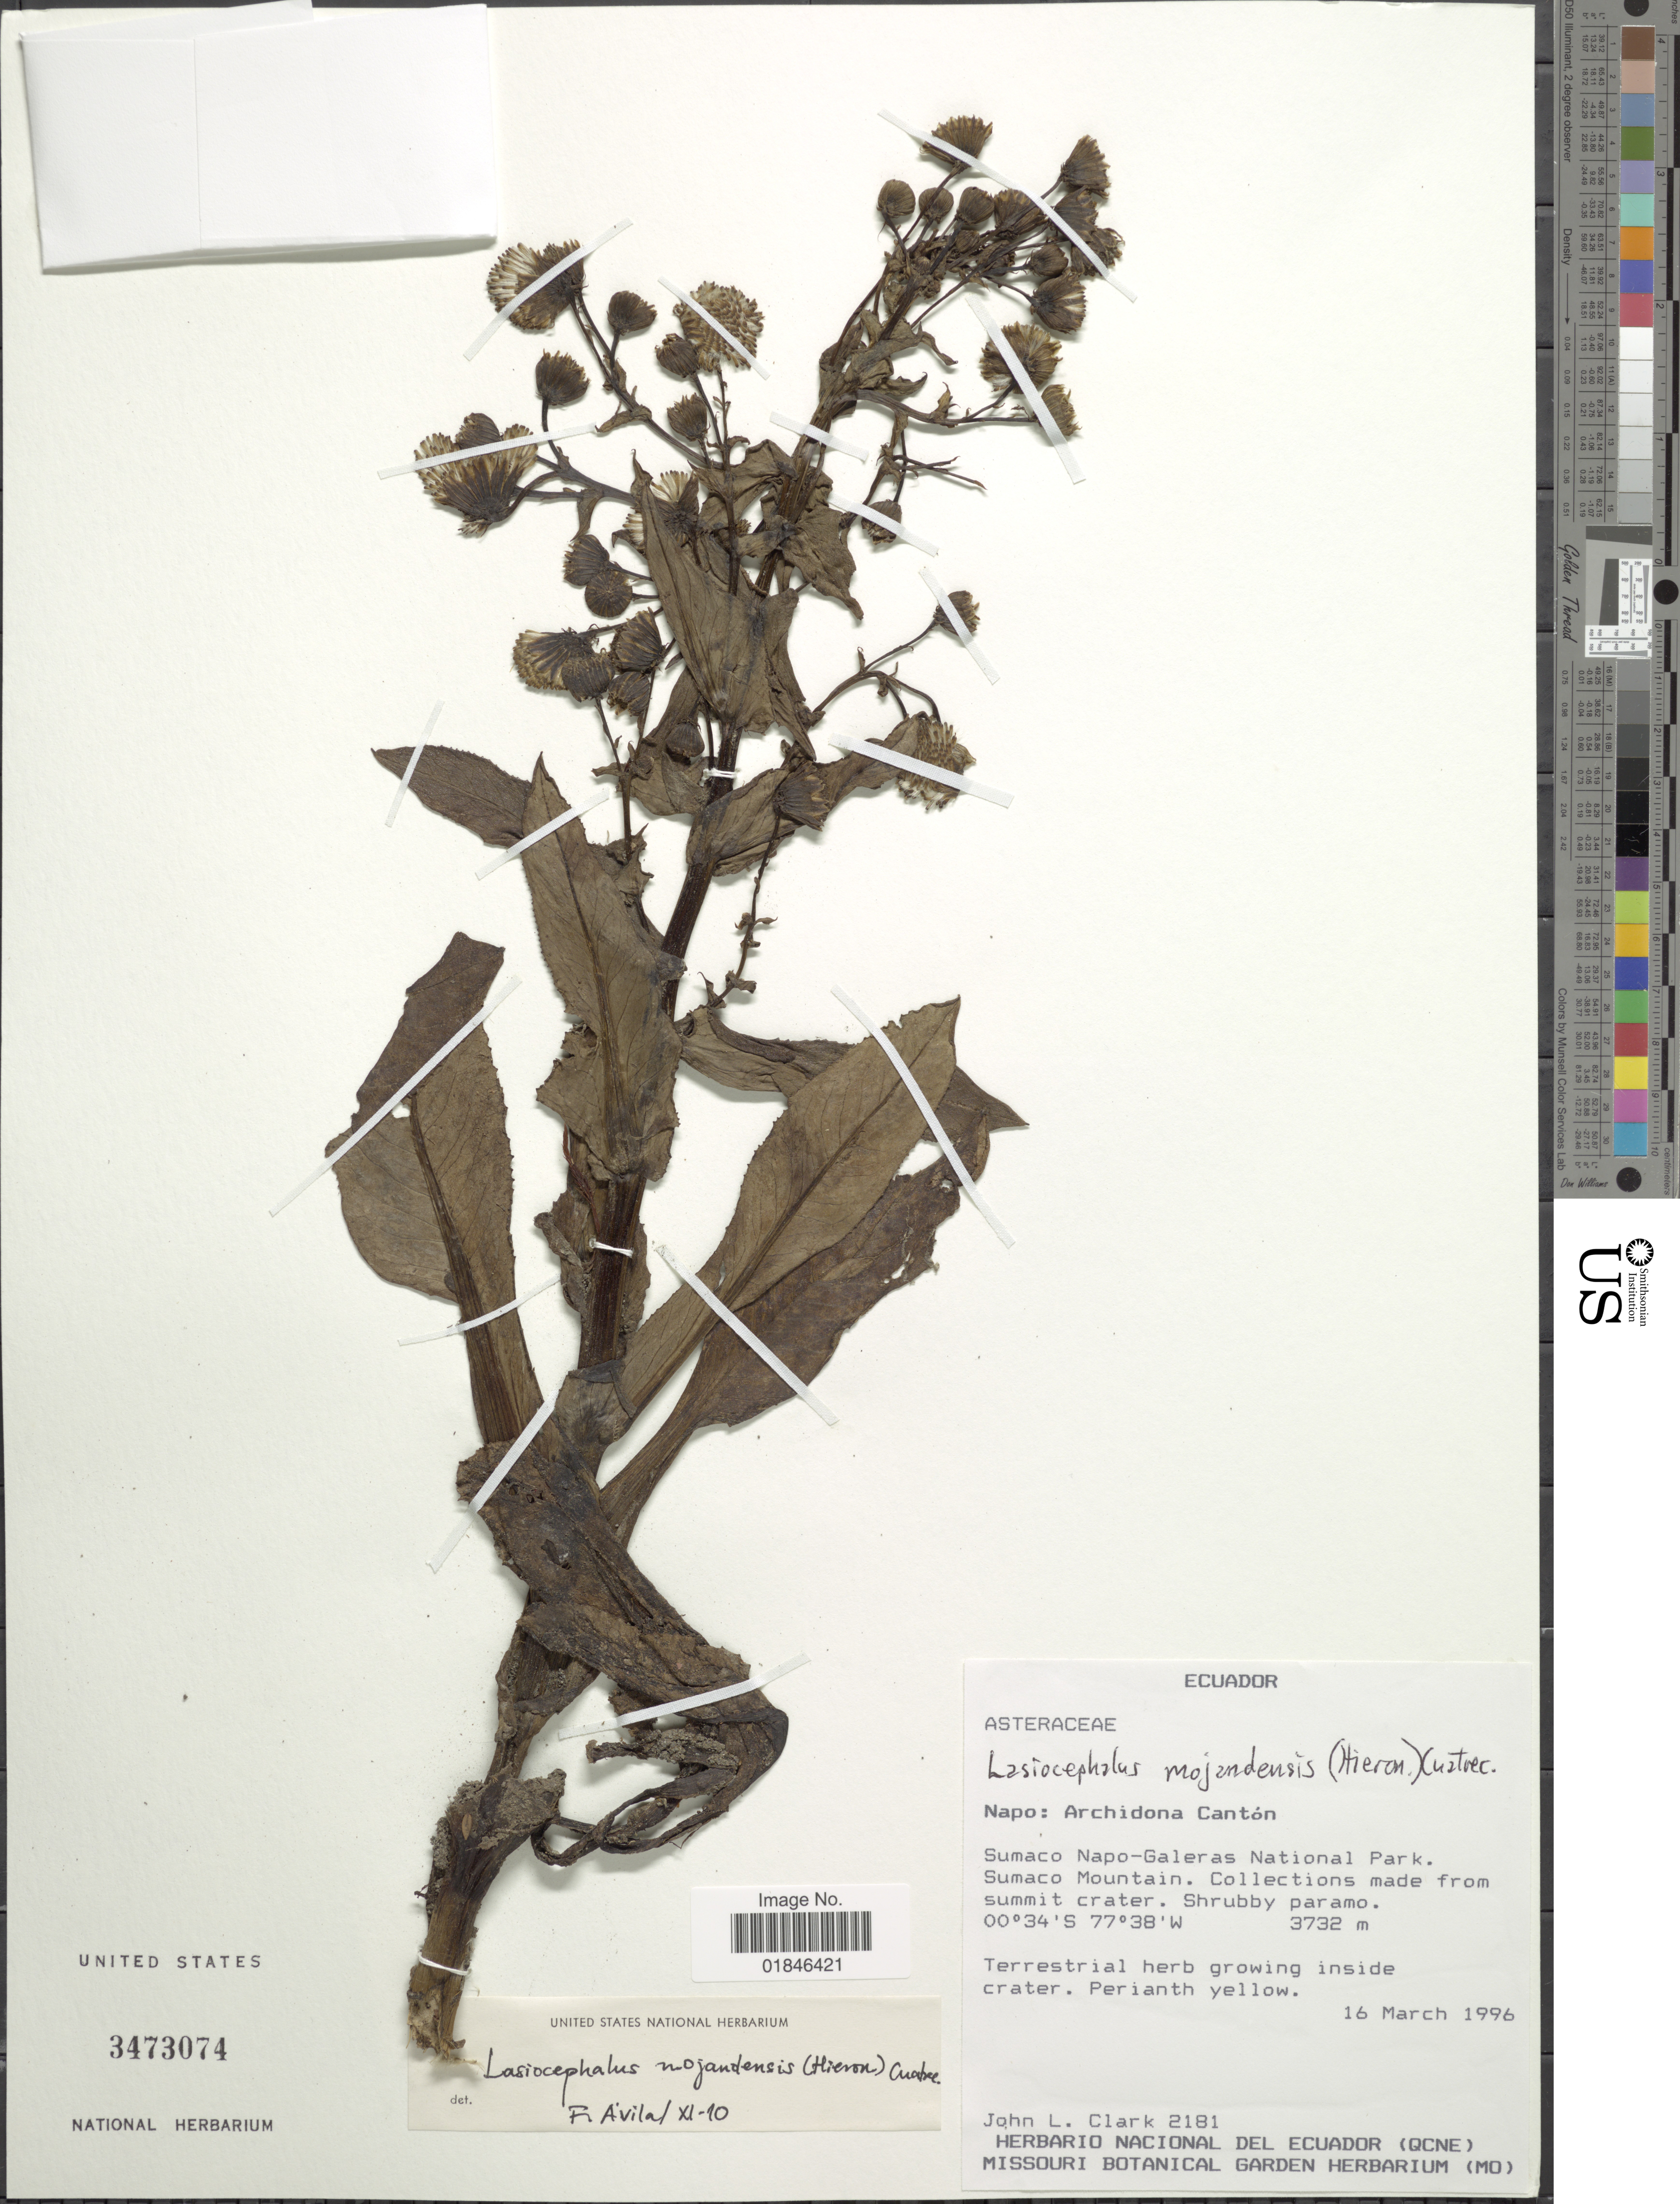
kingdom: Plantae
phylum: Tracheophyta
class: Magnoliopsida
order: Asterales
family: Asteraceae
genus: Senecio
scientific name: Senecio mojandensis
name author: Hieron.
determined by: Salomon, Luciana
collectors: J. L. Clark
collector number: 2181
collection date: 1996-03-16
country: Ecuador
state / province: Napo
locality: Napo: Archidona Canton. Sumaco Napo-Galeras National Park. Sumaco Mountain.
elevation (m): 3732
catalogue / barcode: US 3473074